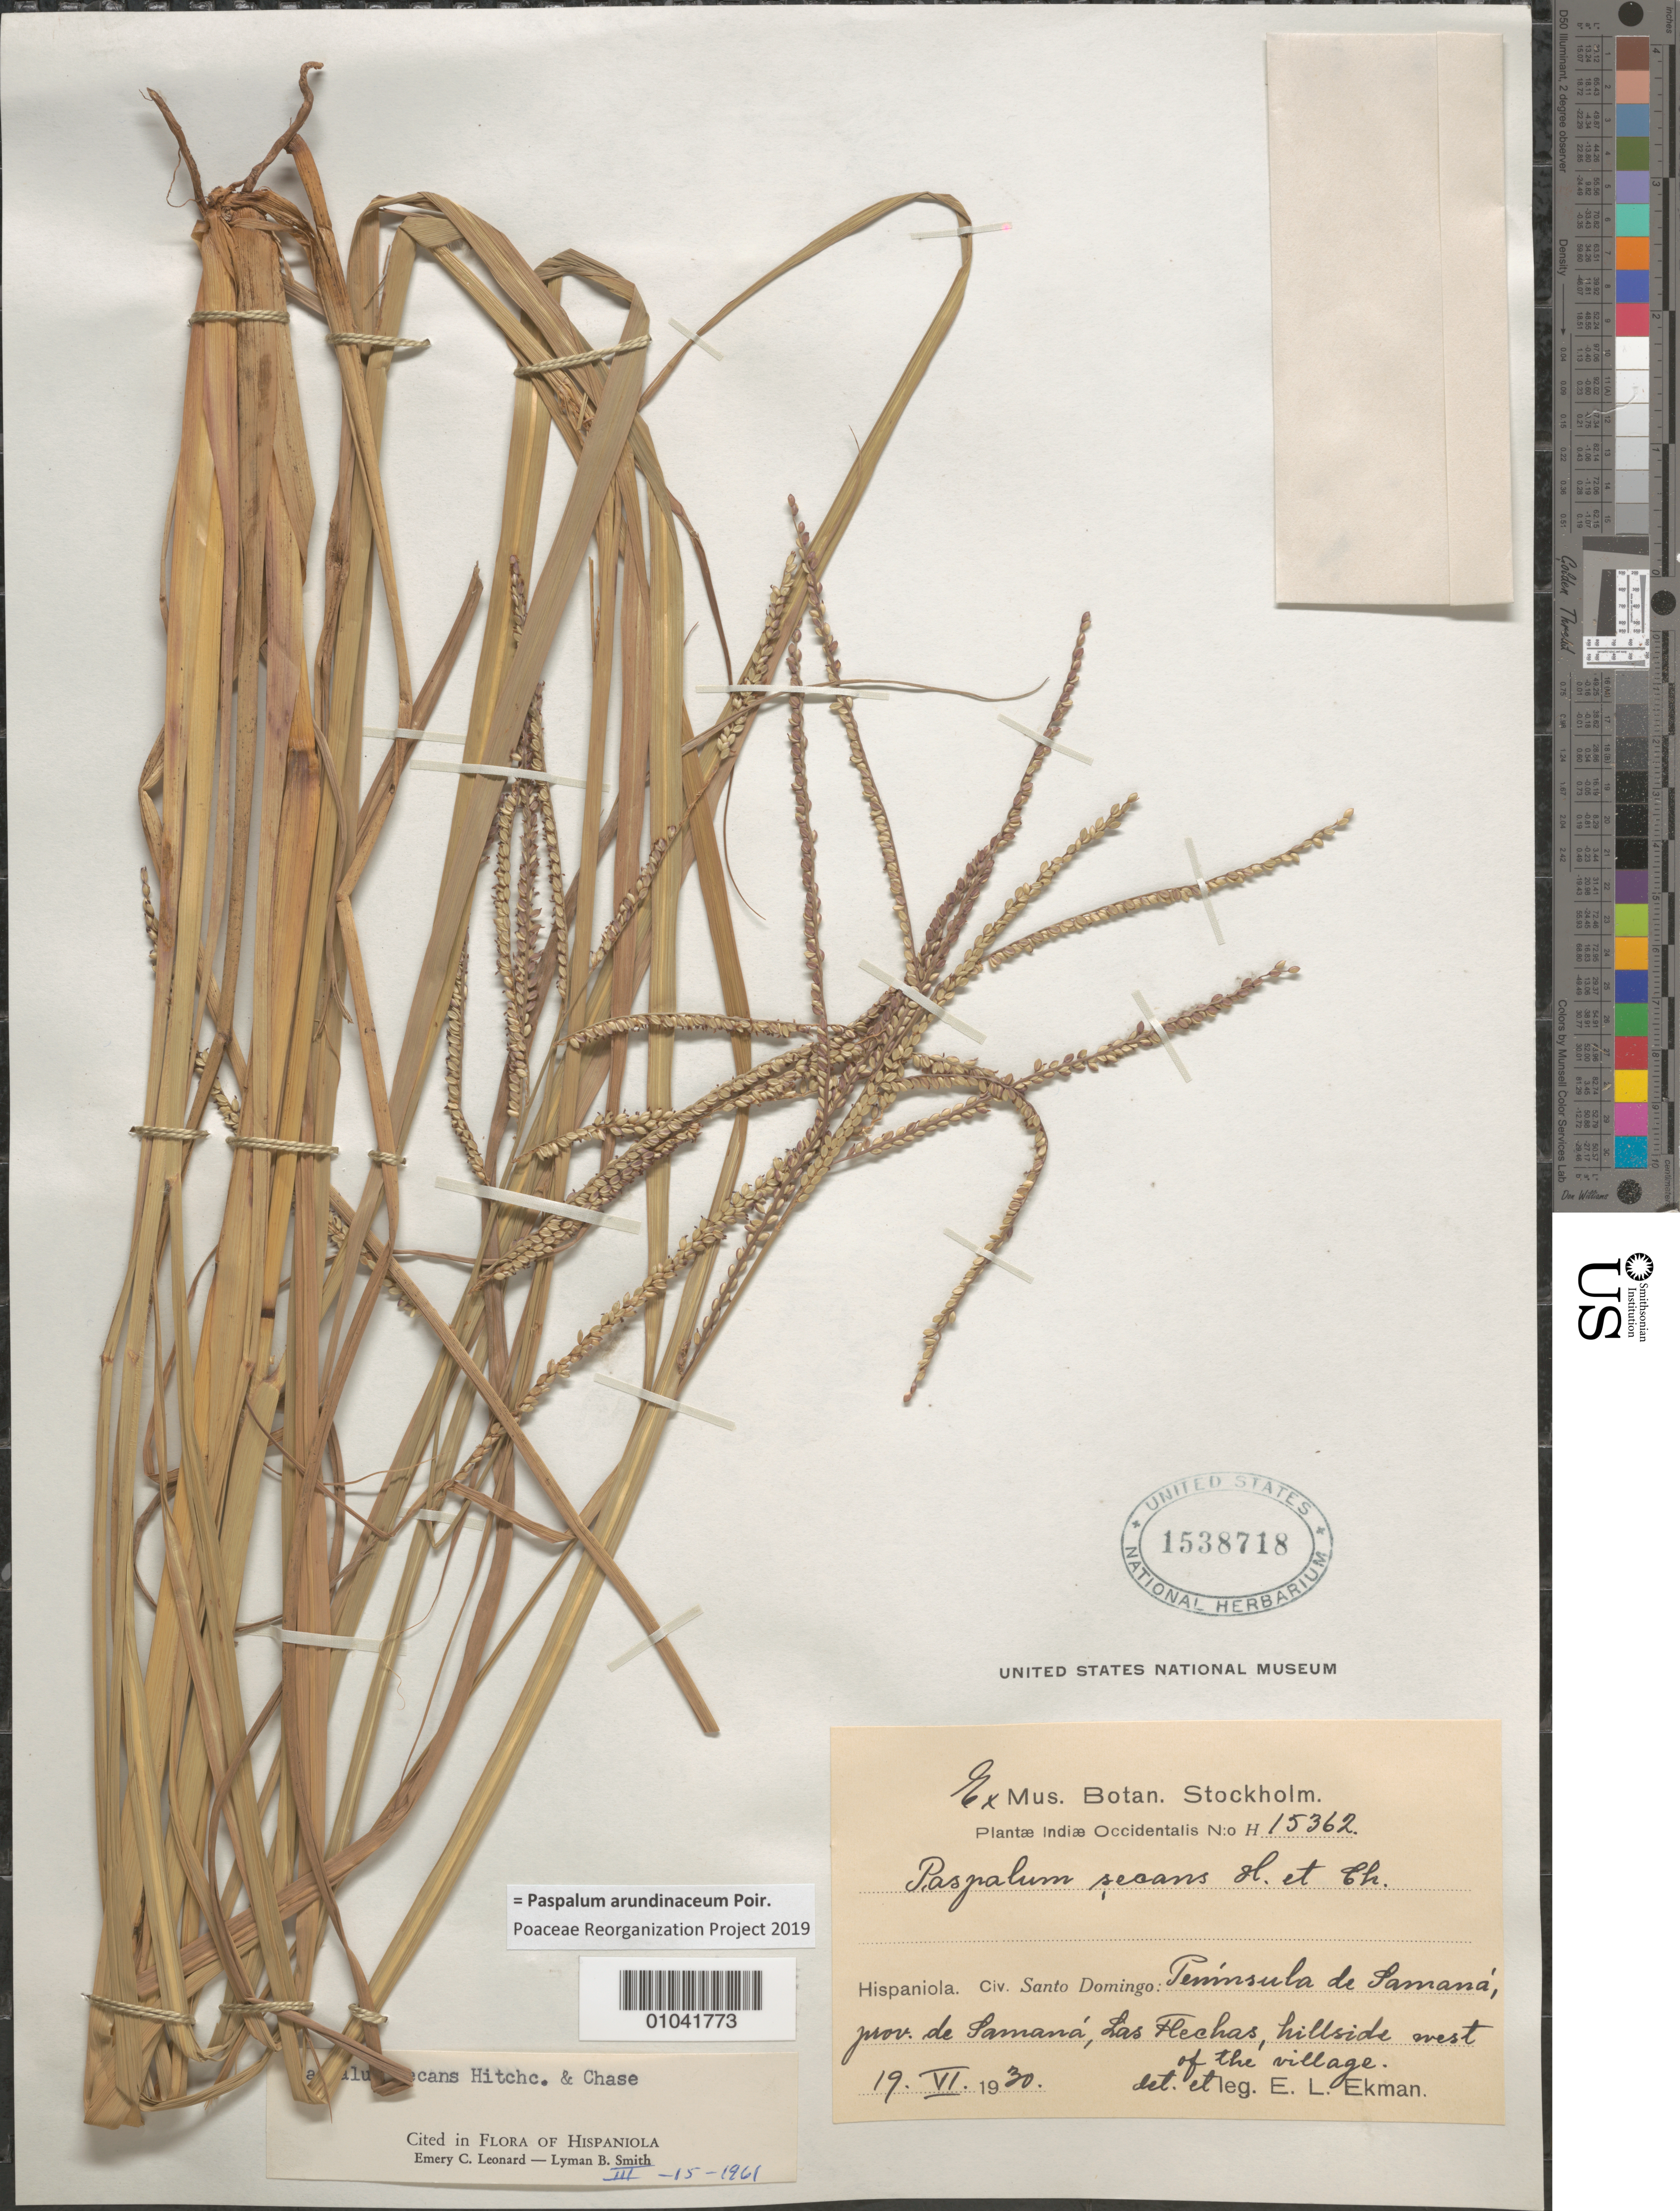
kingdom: Plantae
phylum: Tracheophyta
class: Liliopsida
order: Poales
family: Poaceae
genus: Paspalum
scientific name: Paspalum secans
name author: Hitchc. & Chase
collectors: E. L. Ekman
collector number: H 15362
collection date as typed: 19 Jun 1930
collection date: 1930-06-19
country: Dominican Republic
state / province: Samaná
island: Hispaniola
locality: Peninsula de Samana, Las Hechas, hillside W of the village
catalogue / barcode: US 1538718